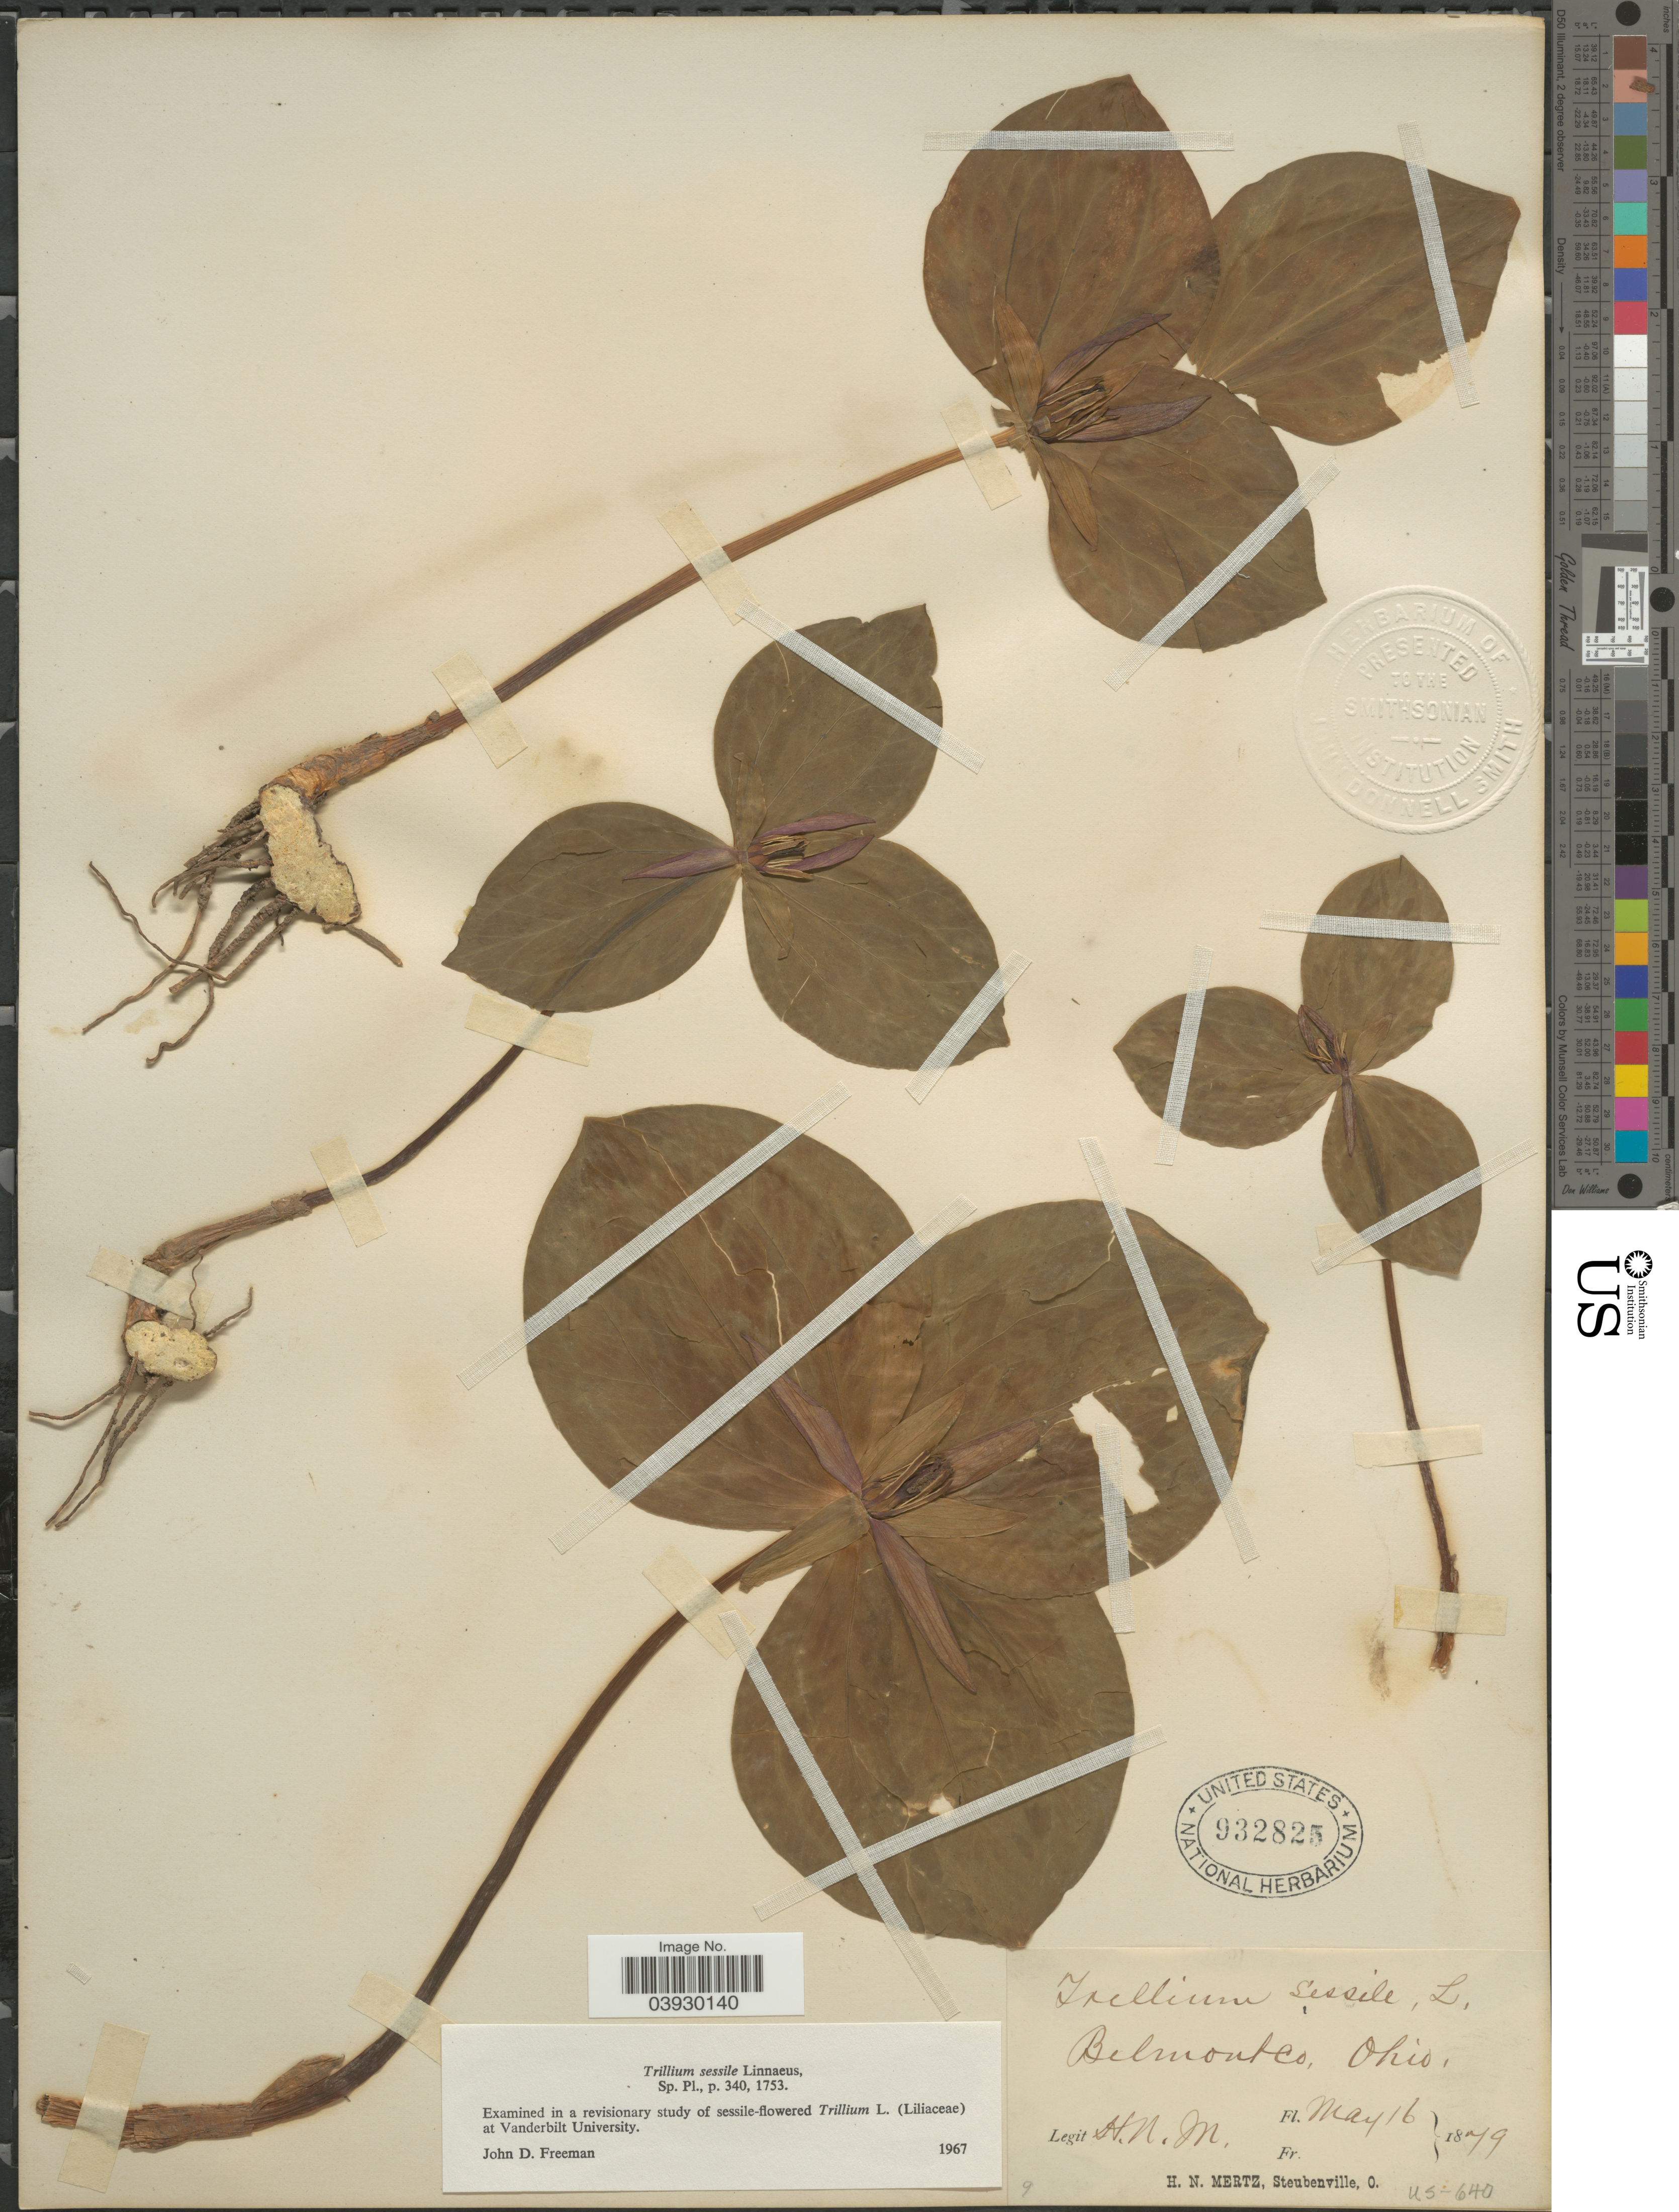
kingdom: Plantae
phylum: Tracheophyta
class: Liliopsida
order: Liliales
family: Melanthiaceae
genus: Trillium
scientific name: Trillium sessile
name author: L.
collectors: H. Mertz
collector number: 9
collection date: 1879-05-16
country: United States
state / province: Ohio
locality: Belmont Co.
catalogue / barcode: US 932825